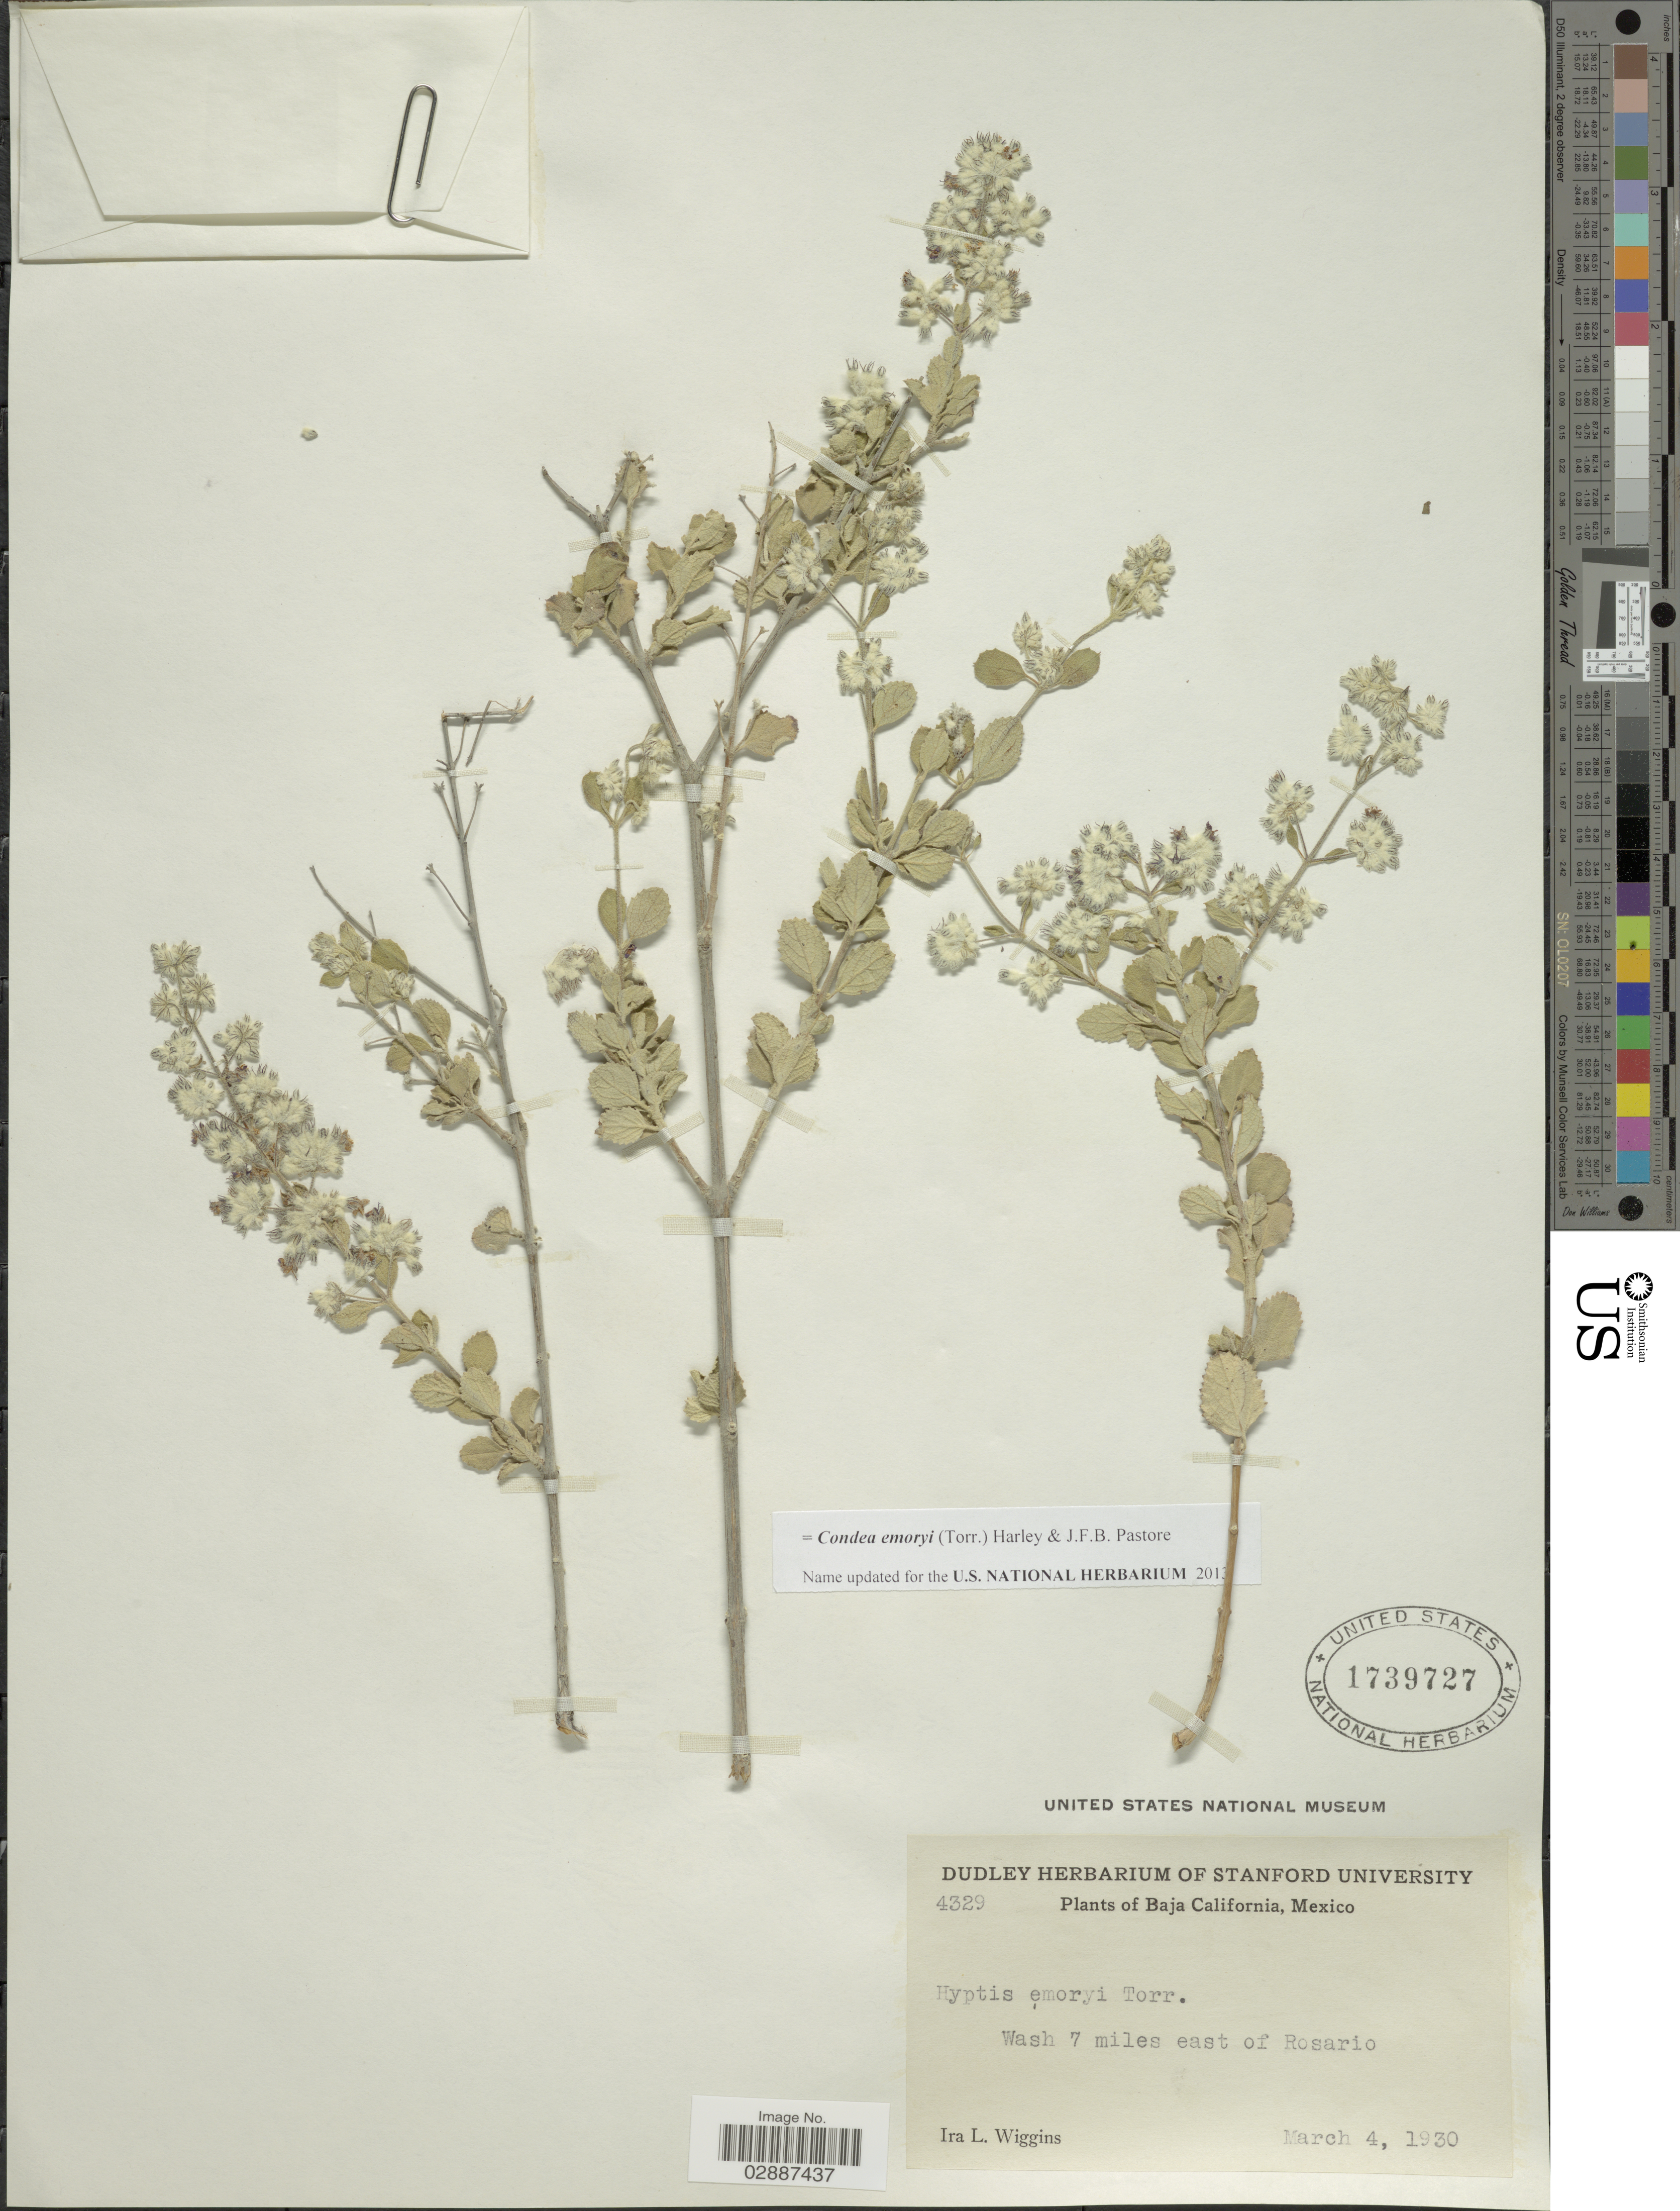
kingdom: Plantae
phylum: Tracheophyta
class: Magnoliopsida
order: Lamiales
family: Lamiaceae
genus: Condea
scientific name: Condea emoryi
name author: (Torr.) Harley & J.F.B. Pastore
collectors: I. L. Wiggins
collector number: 4329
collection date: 1930-03-04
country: Mexico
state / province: Baja California Norte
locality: Wash 7 miles east of Rosario.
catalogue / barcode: US 1739727